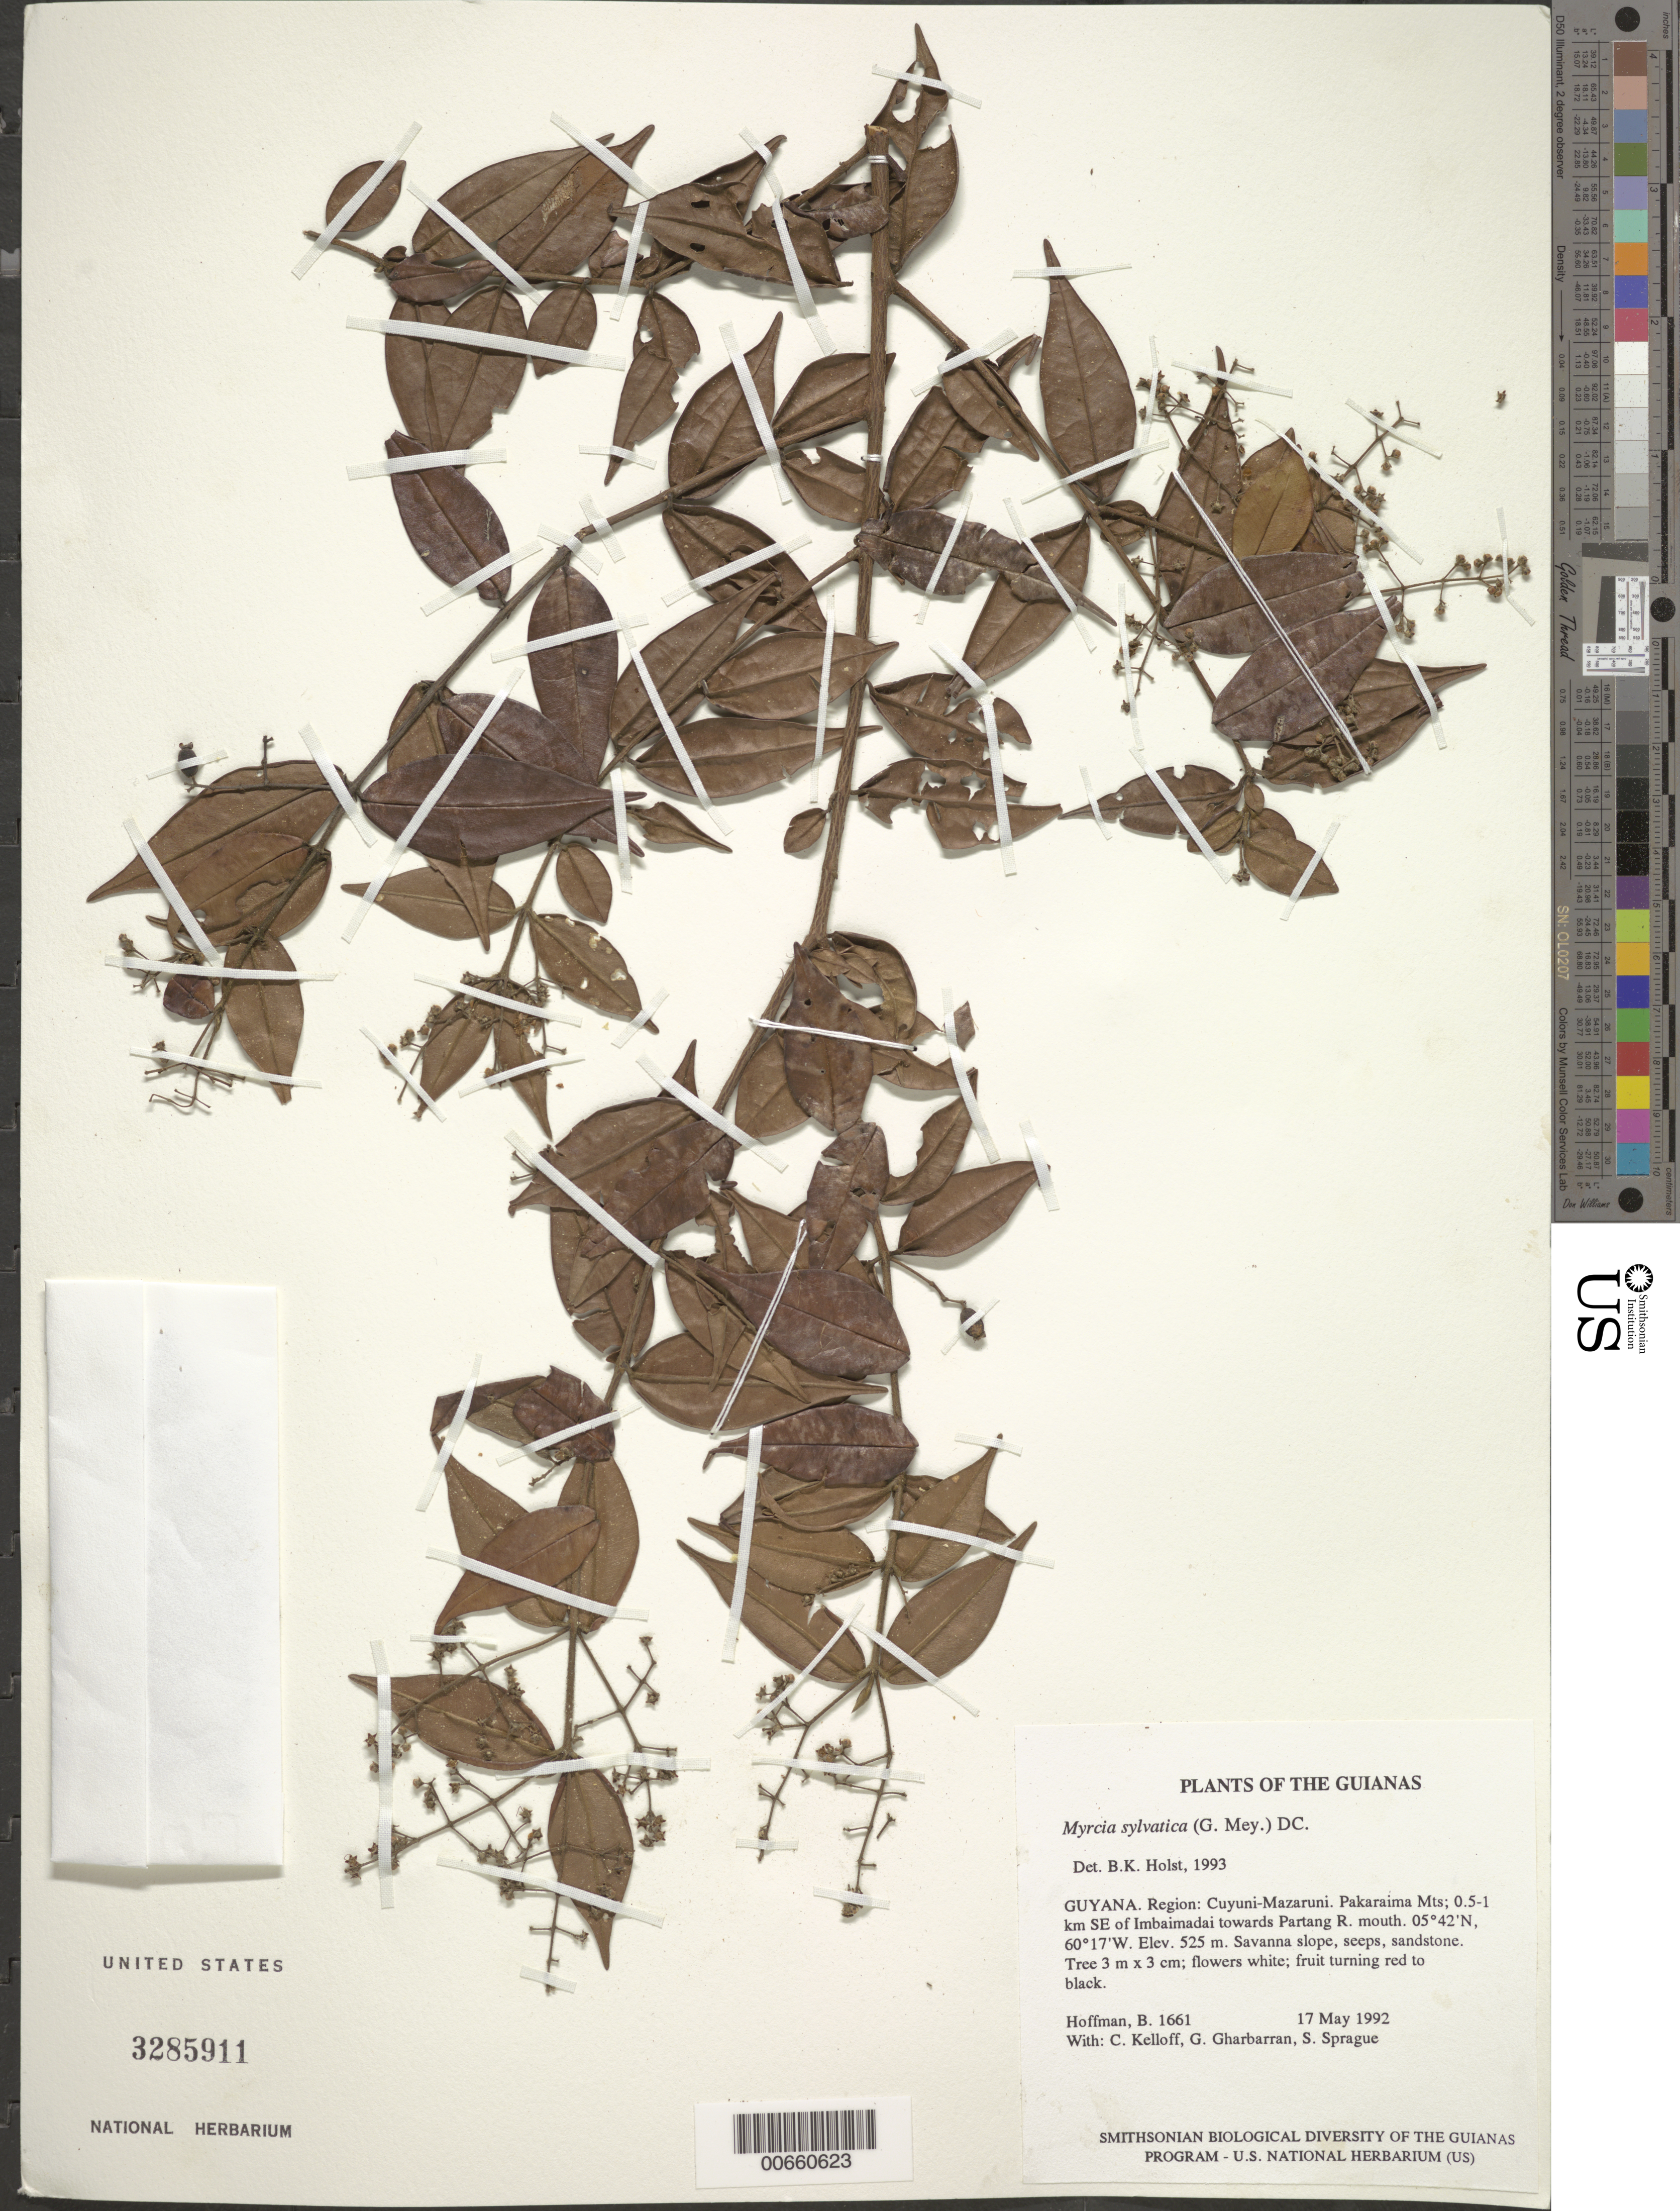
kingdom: Plantae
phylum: Tracheophyta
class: Magnoliopsida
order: Myrtales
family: Myrtaceae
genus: Myrcia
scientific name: Myrcia sylvatica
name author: (G. Mey.) DC.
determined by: Holst, Bruce K.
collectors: B. Hoffman, C. L. Kelloff, G. Gharbarran & S. Sprague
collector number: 1661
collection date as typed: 17 May 1992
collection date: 1992-05-17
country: Guyana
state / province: Cuyuni-Mazaruni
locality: Pakaraima Mts; 0.5-1 km SE of Imbaimadai towards Partang River mouth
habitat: Savanna slope, seeps, sandstone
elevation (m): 525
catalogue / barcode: US 3285911